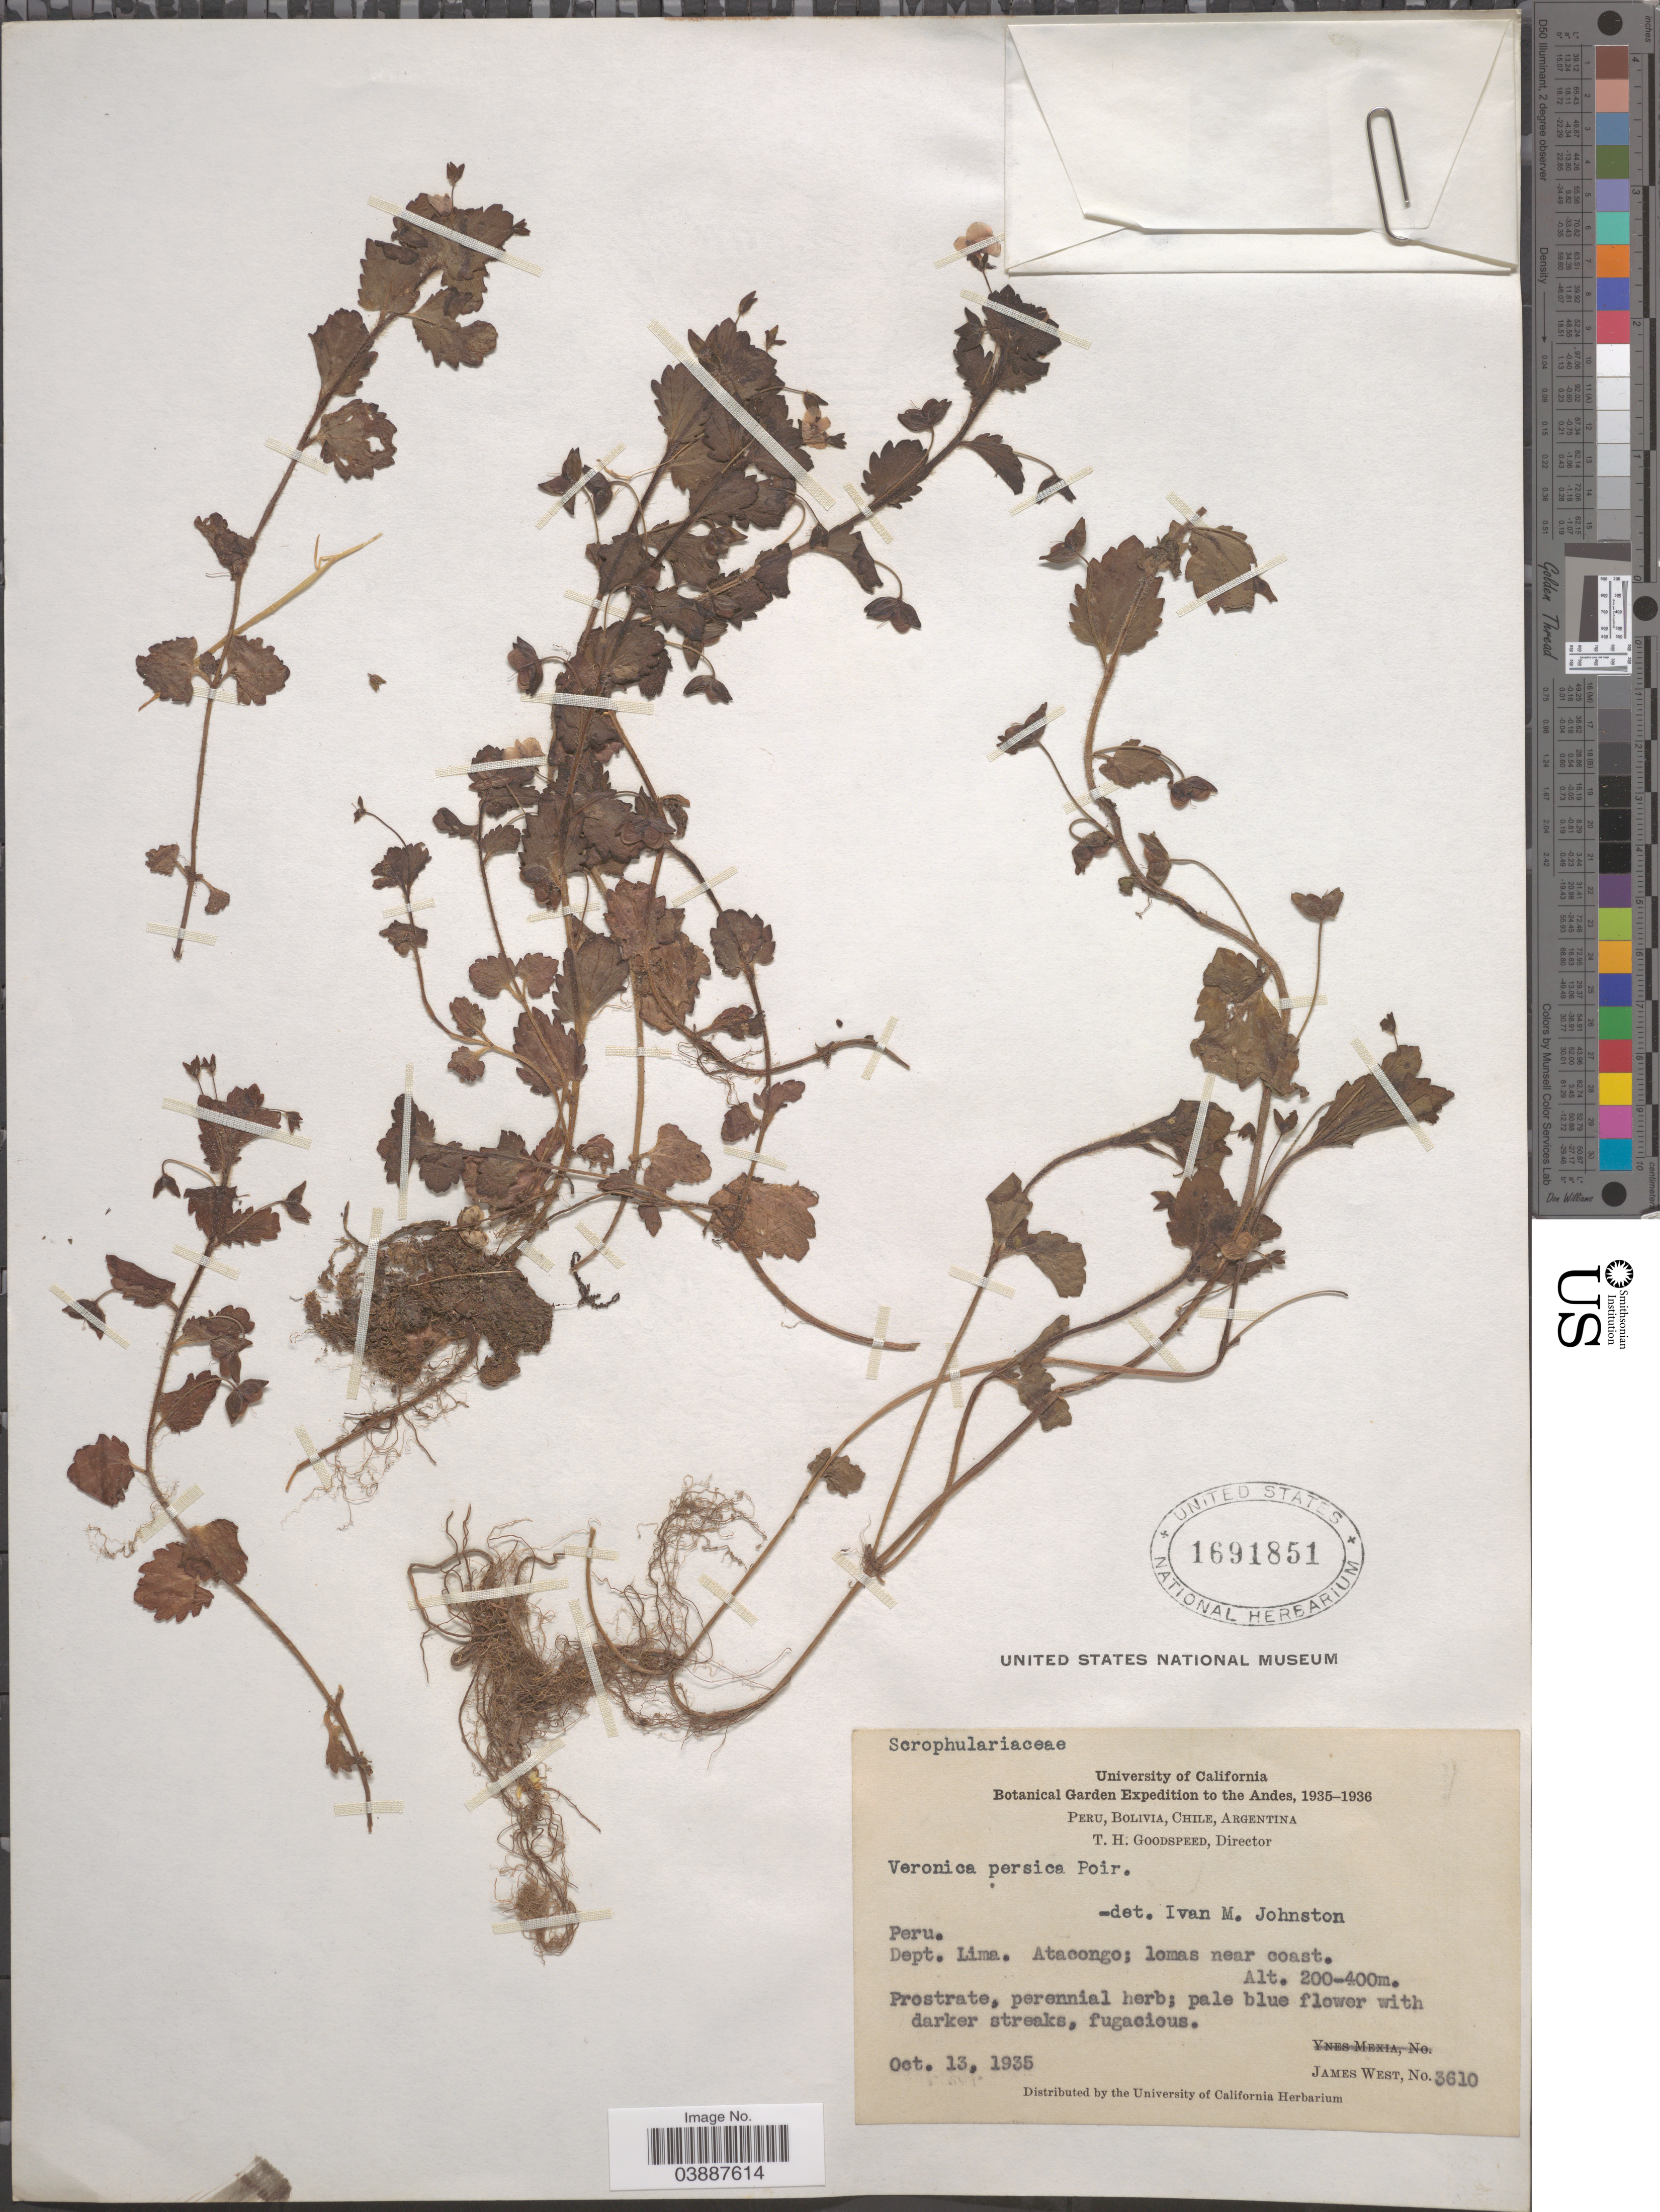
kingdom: Plantae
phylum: Tracheophyta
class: Magnoliopsida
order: Lamiales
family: Plantaginaceae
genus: Veronica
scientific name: Veronica persica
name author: Poir.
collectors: J. West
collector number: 3610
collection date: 1935-10-13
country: Peru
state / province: Lima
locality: The Andes. Dept. Lima. Atacongo; lomas near coast.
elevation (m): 200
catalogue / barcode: US 1691851